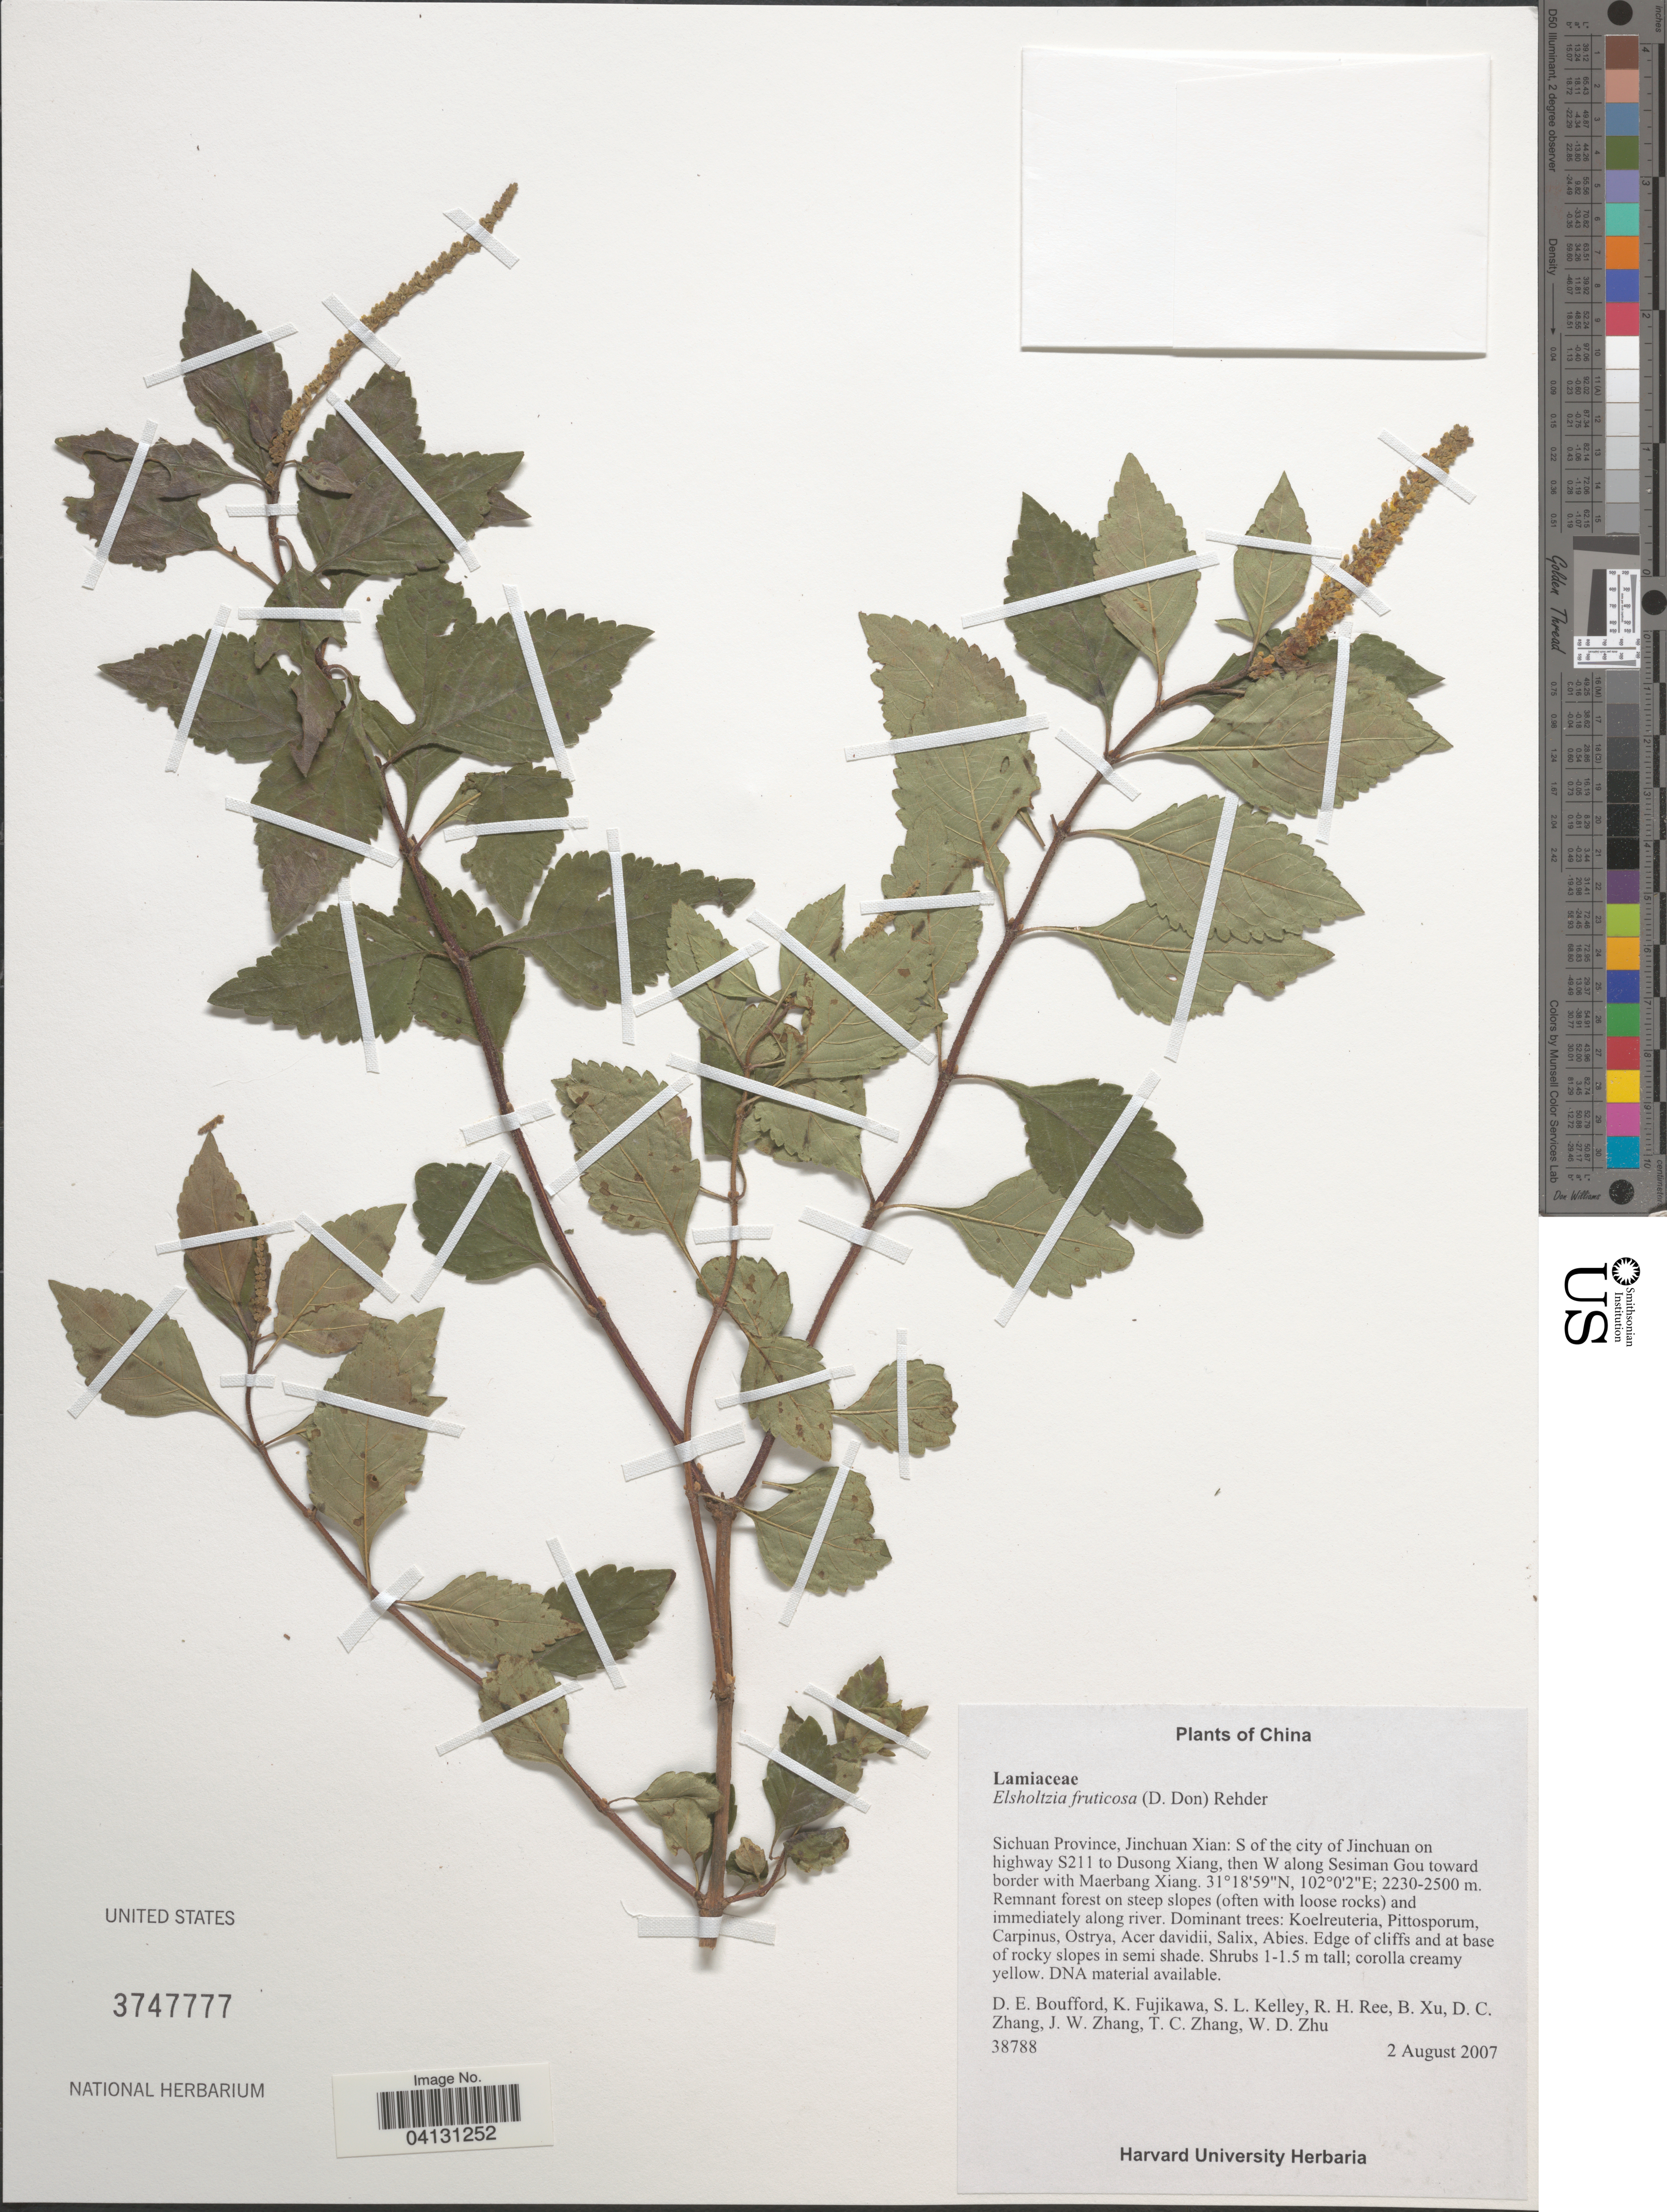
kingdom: Plantae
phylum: Tracheophyta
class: Magnoliopsida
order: Lamiales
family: Lamiaceae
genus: Elsholtzia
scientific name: Elsholtzia fruticosa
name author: (D. Don) Rehder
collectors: D. E. Boufford, K. Fujikawa, S. Kelley, R. Ree & et al.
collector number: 38788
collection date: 2007-08-02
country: China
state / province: Sichuan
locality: Jinchuan Xian: S of the city of Jinchuan on highway S211 to Dusong Xiang, then W along Sesiman Gou toward border with Maerbang Xiang.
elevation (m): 2230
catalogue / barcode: US 3747777